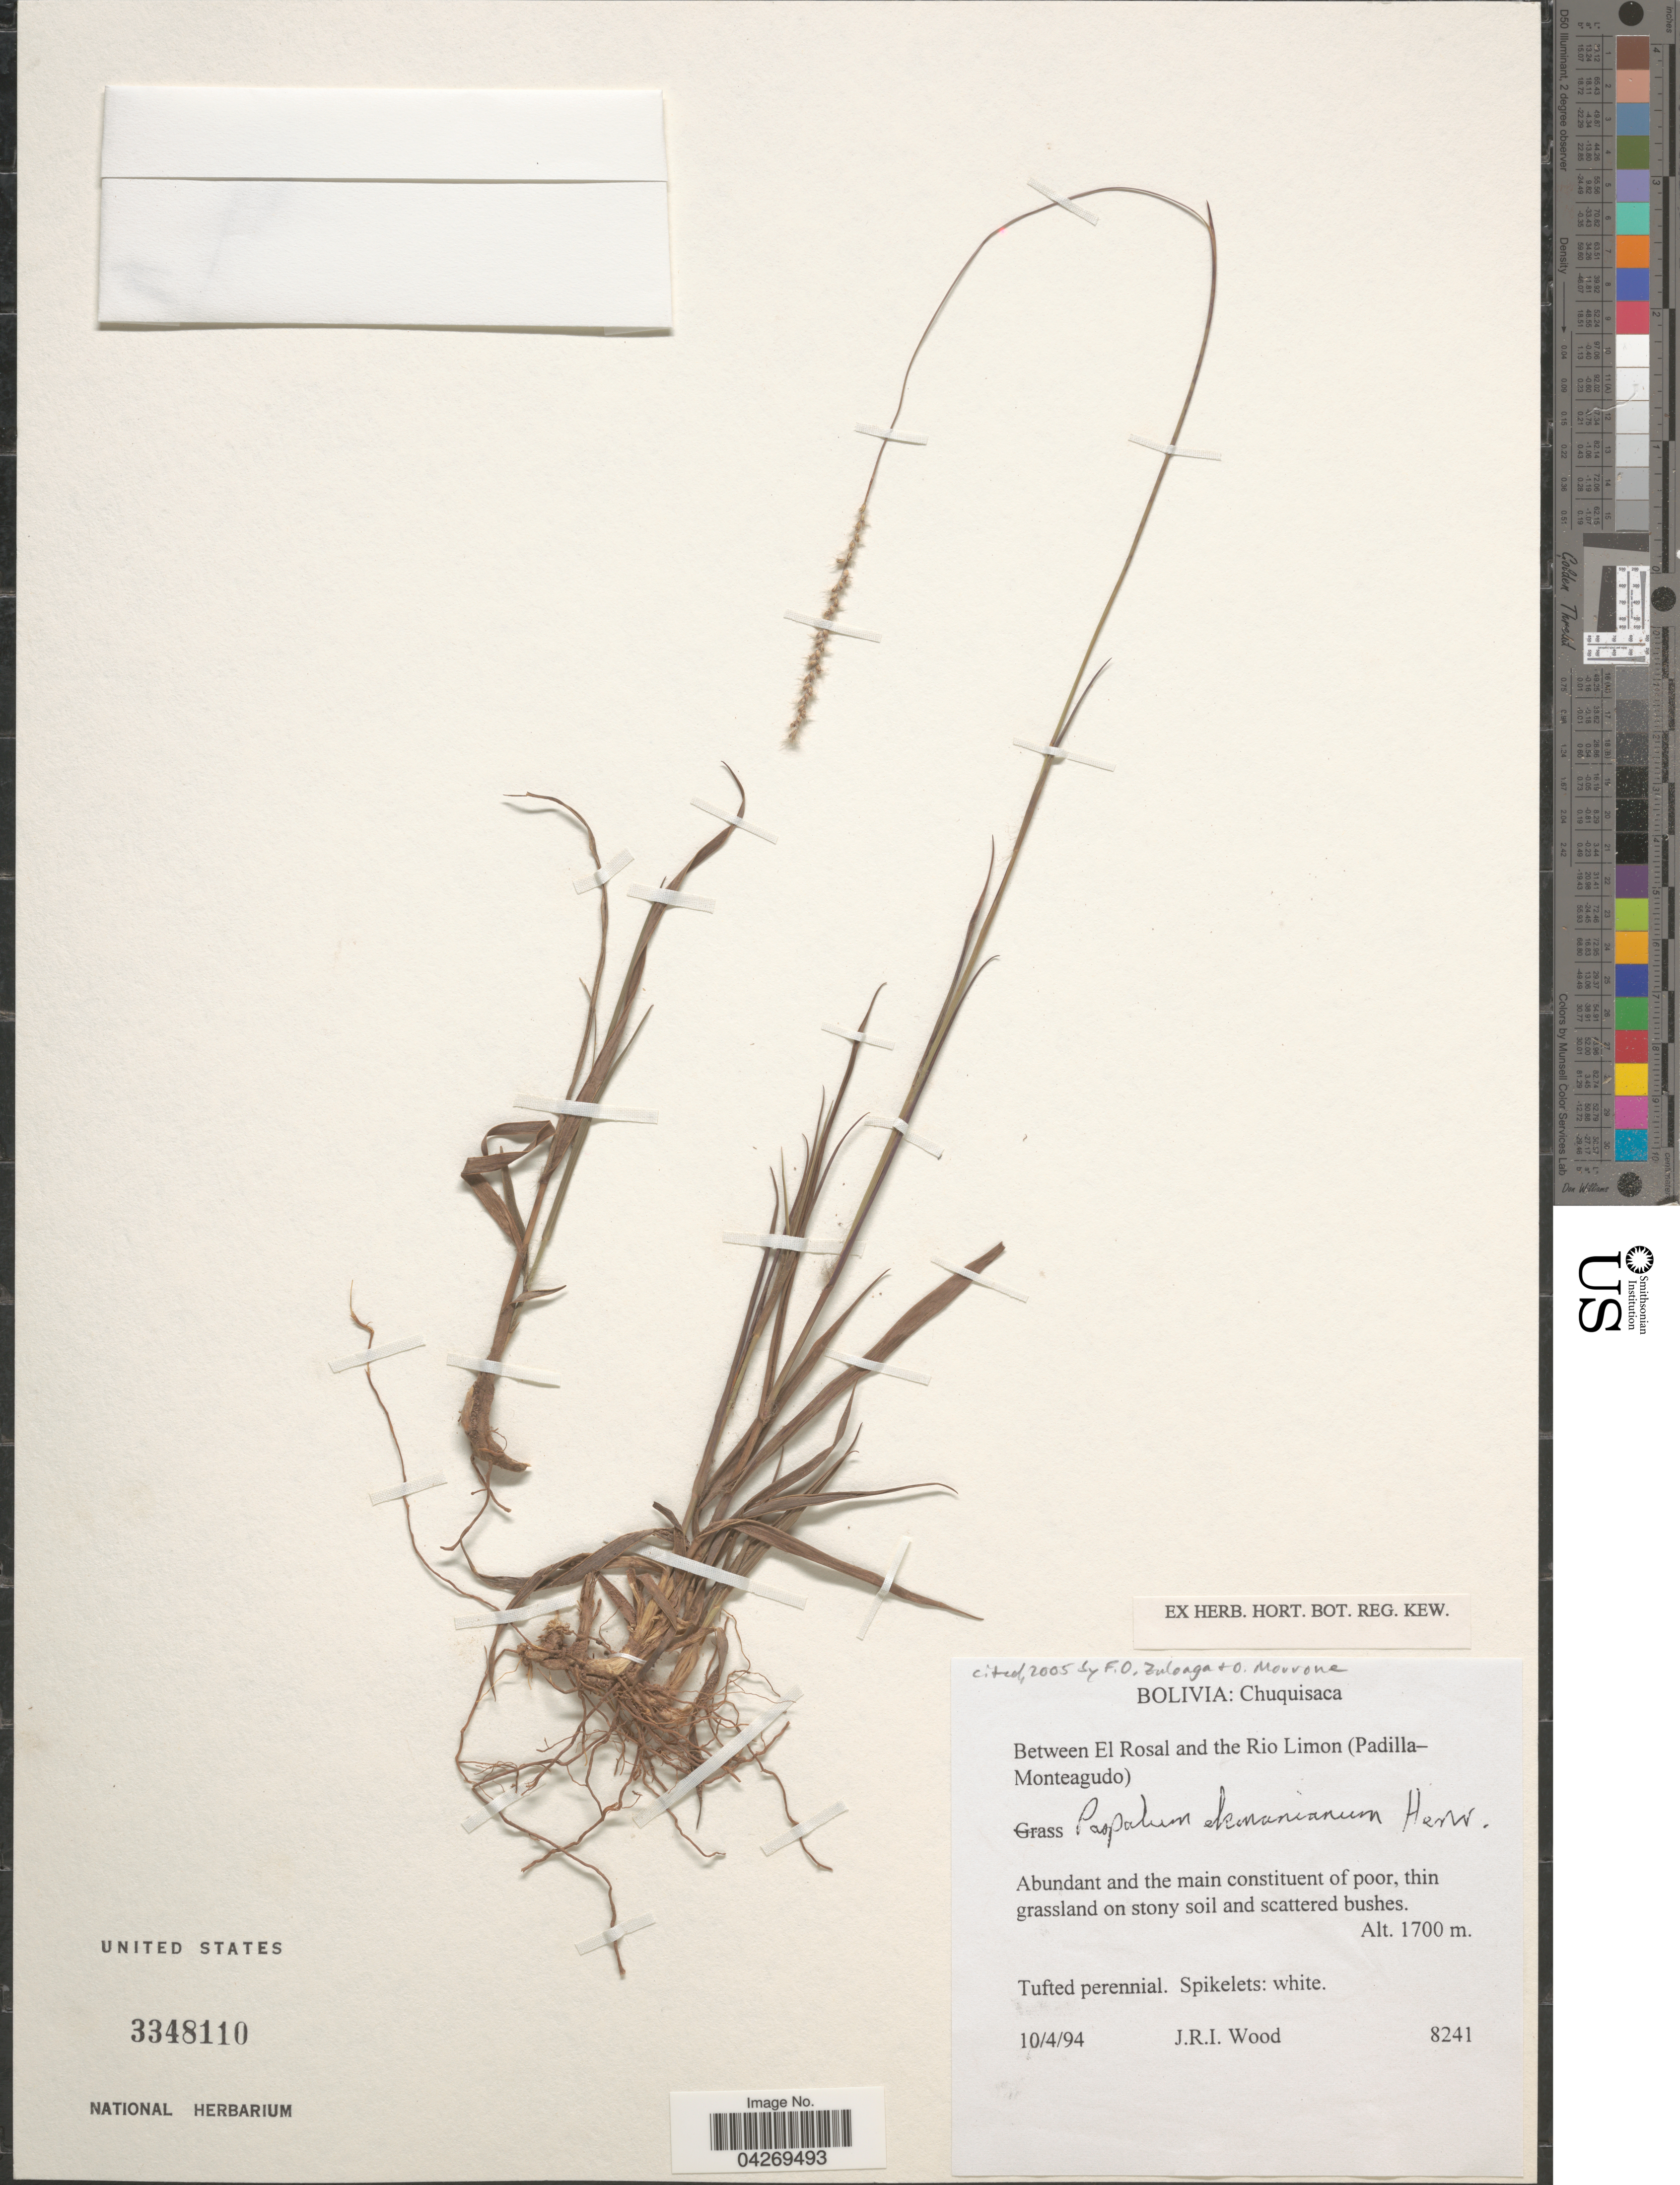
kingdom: Plantae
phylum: Tracheophyta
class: Liliopsida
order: Poales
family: Poaceae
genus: Paspalum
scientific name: Paspalum ekmanianum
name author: Henr.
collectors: J. R. I. Wood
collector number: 8241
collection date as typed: Transcribed d/m/y: 10/4/94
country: Bolivia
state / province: Chuquisaca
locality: Between El Rosal and the Rio Limon (Padilla-Monteagudo).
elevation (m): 1700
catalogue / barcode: US 3348110